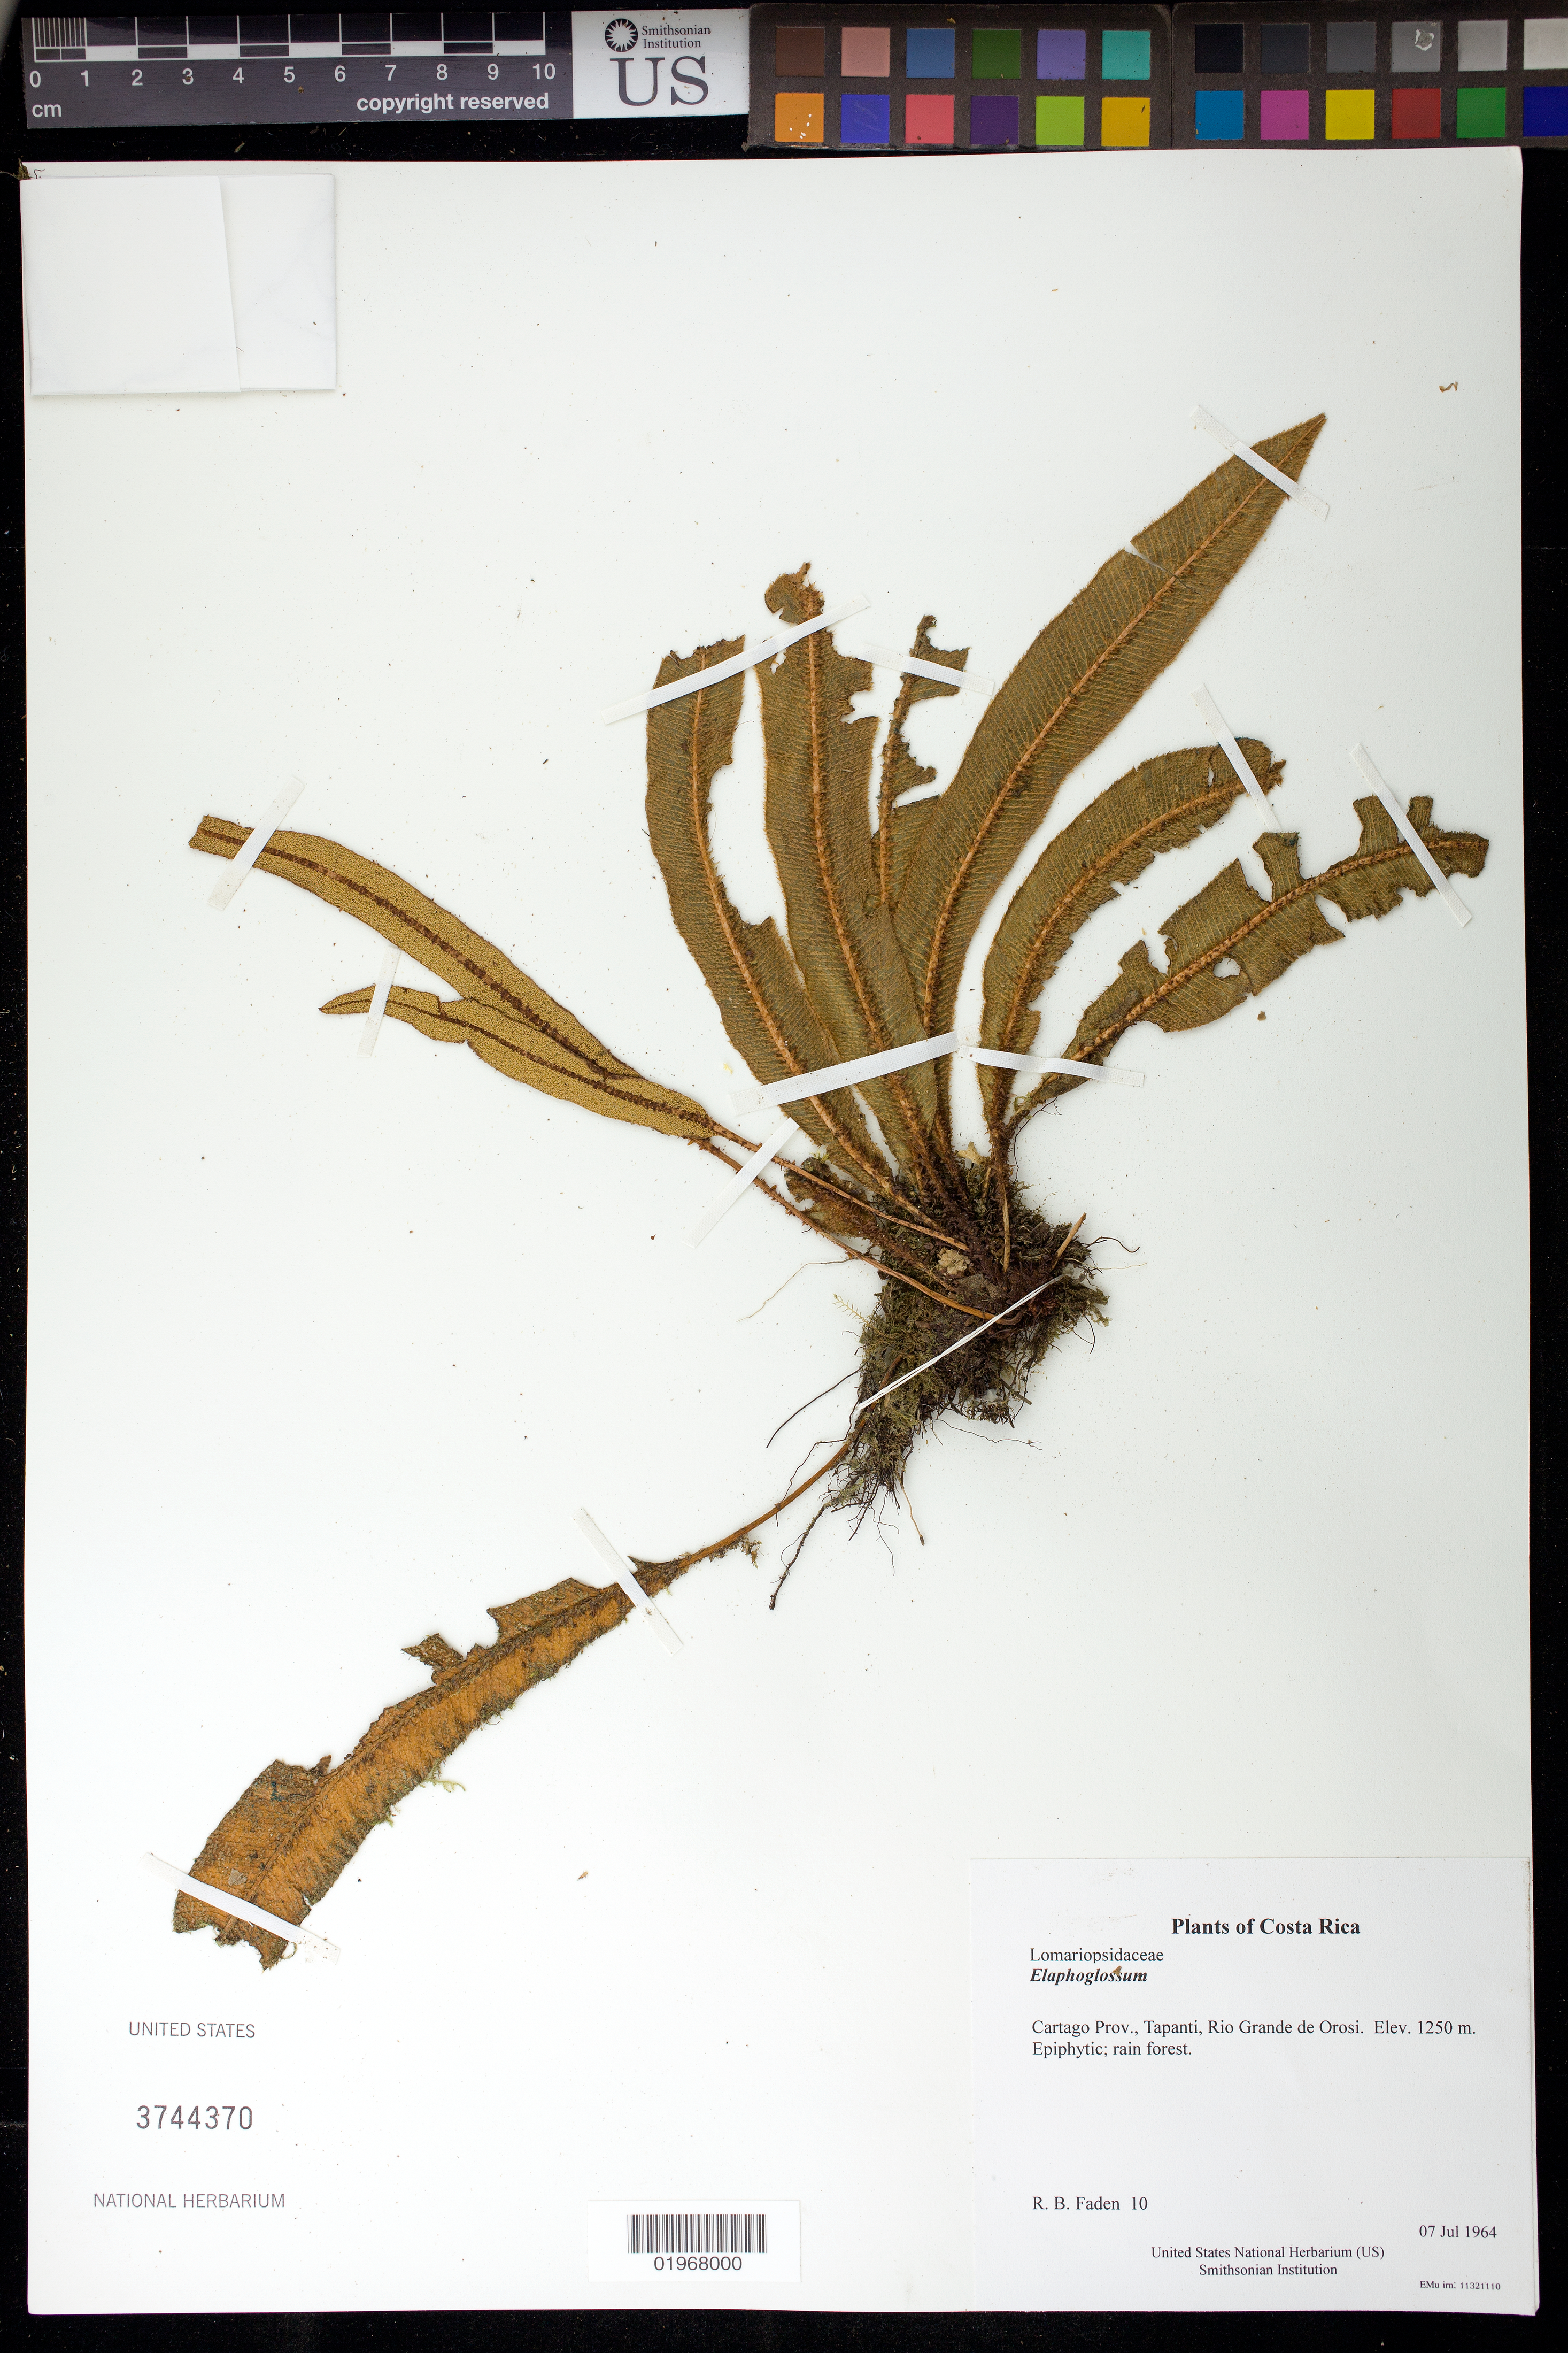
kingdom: Plantae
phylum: Tracheophyta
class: Polypodiopsida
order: Polypodiales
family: Dryopteridaceae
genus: Elaphoglossum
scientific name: Elaphoglossum sp.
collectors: R. B. Faden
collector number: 10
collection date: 1964-07-07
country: Costa Rica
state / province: Cartago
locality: Tapanti, Rio Grande de Orosi.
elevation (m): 1250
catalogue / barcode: US 3744370